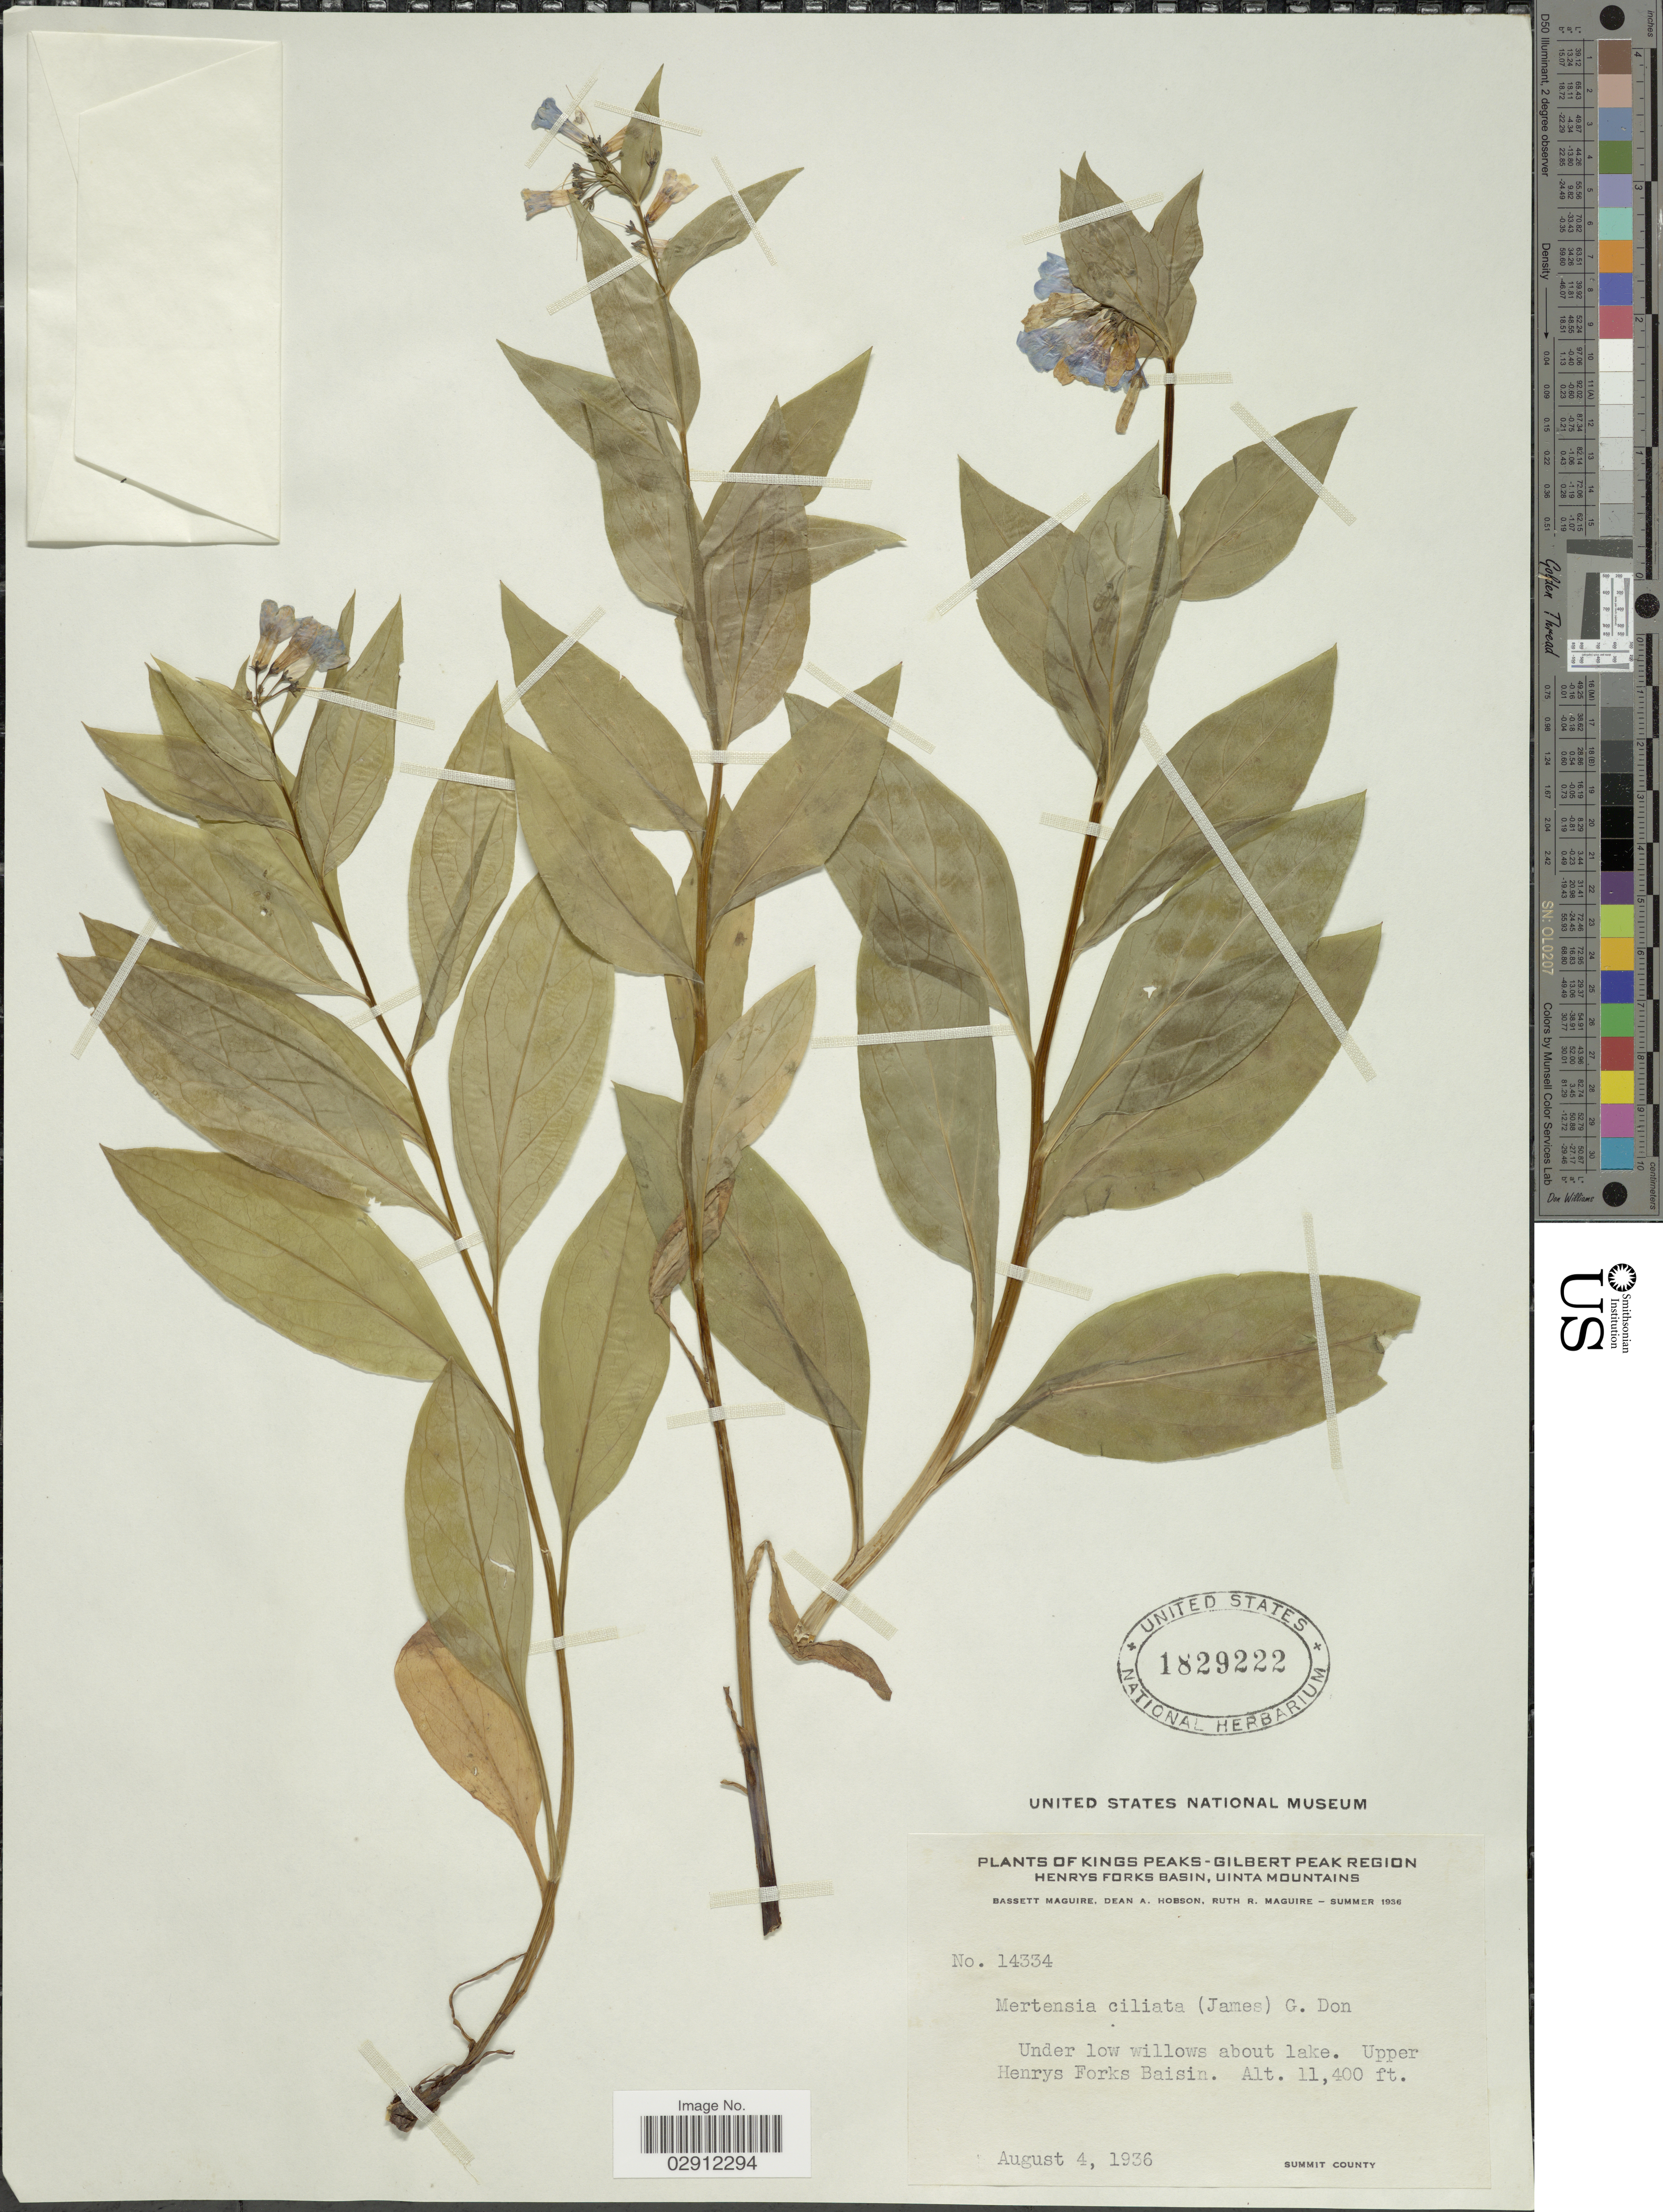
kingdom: Plantae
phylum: Tracheophyta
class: Magnoliopsida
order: Boraginales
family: Boraginaceae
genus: Mertensia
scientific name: Mertensia ciliata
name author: (James) G. Don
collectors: B. Maguire, D. Hobson & R. R. Maguire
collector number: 14334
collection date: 1936-08-04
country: United States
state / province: Utah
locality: Kings Peaks-Gilbert Peak Region. Henrys Forks basin, Uinta Mountains. Upper Henrys Forks Baisin. Summit County.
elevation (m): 3475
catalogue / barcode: US 1829222